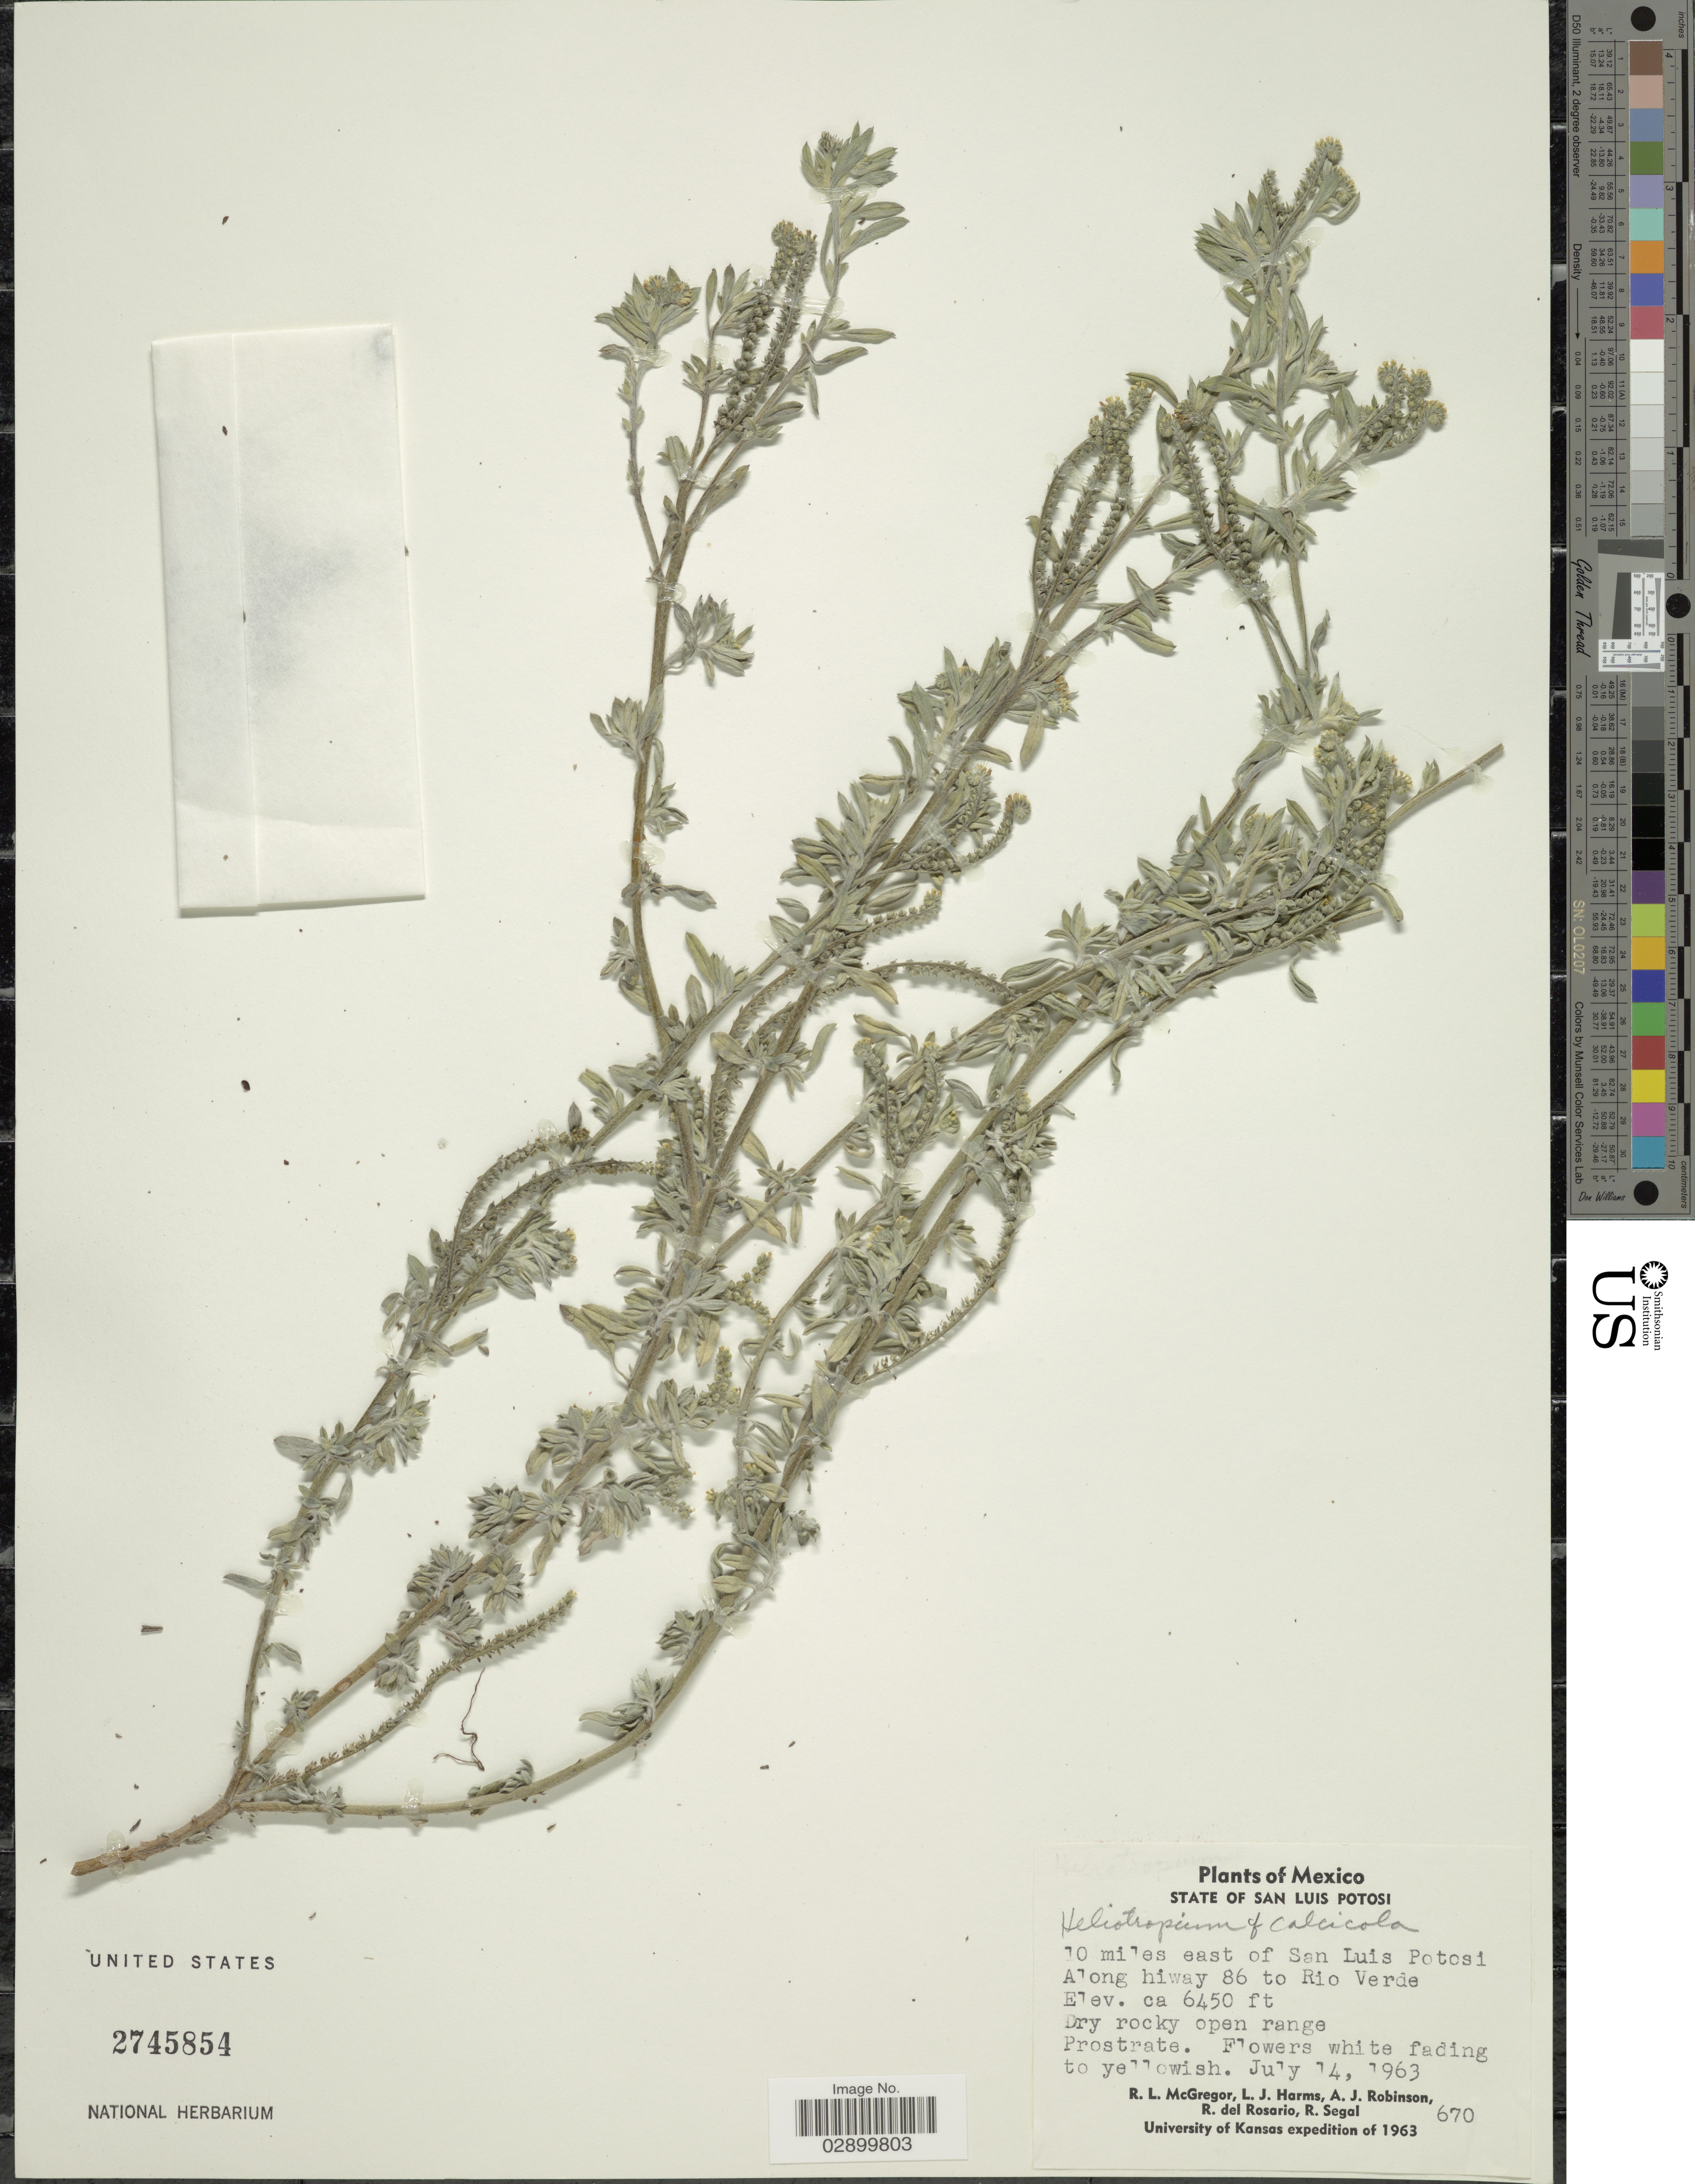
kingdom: Plantae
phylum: Tracheophyta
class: Magnoliopsida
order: Boraginales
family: Heliotropiaceae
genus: Heliotropium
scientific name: Heliotropium sp.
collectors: R. McGregor, L. Harms, A. J. Robinson, R. del Rosario & R. Segal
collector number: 670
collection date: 1963-07-14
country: Mexico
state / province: San Luis Potosí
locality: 10 miles east of San Luis Potosi. Along highway 86 to Rio Verde.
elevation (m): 1966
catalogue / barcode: US 2745854